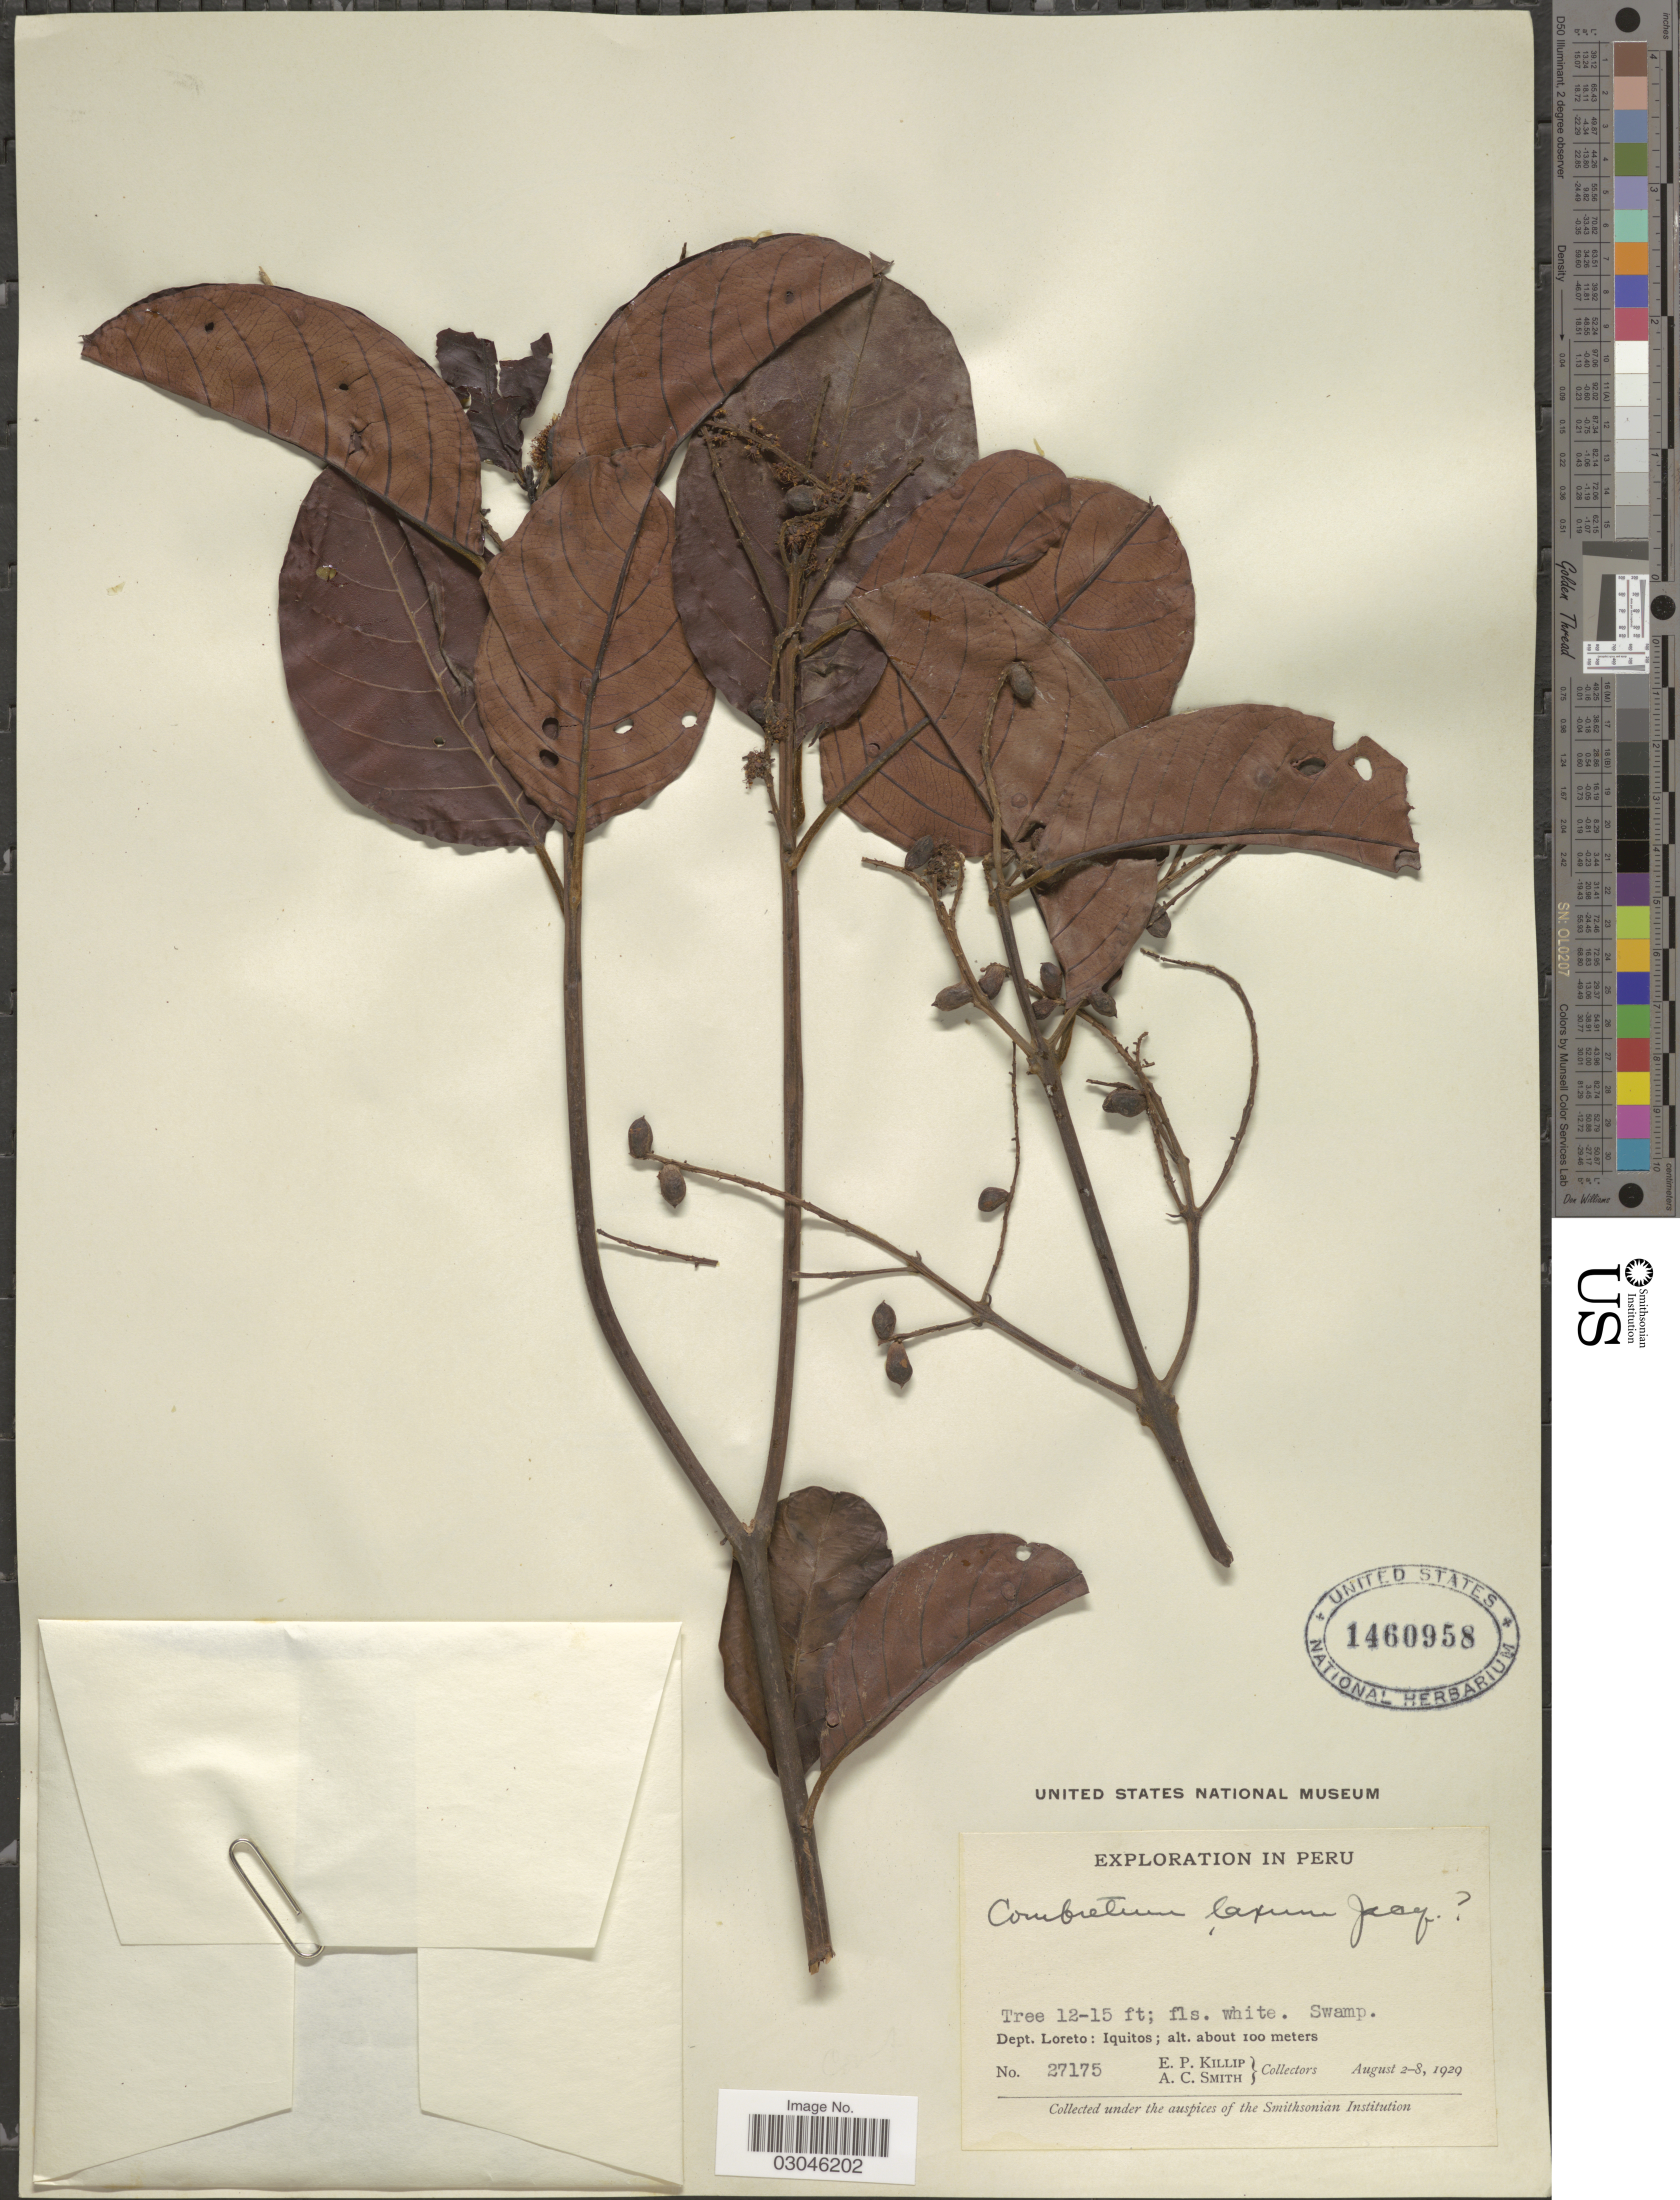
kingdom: Plantae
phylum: Tracheophyta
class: Magnoliopsida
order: Myrtales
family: Combretaceae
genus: Combretum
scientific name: Combretum laxum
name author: Jacq.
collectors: E. P. Killip & A. C. Smith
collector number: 27175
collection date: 1929-08-02/1929-08-08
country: Peru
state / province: Loreto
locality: Dept. Loreto: Iquitos.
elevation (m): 100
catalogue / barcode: US 1460958